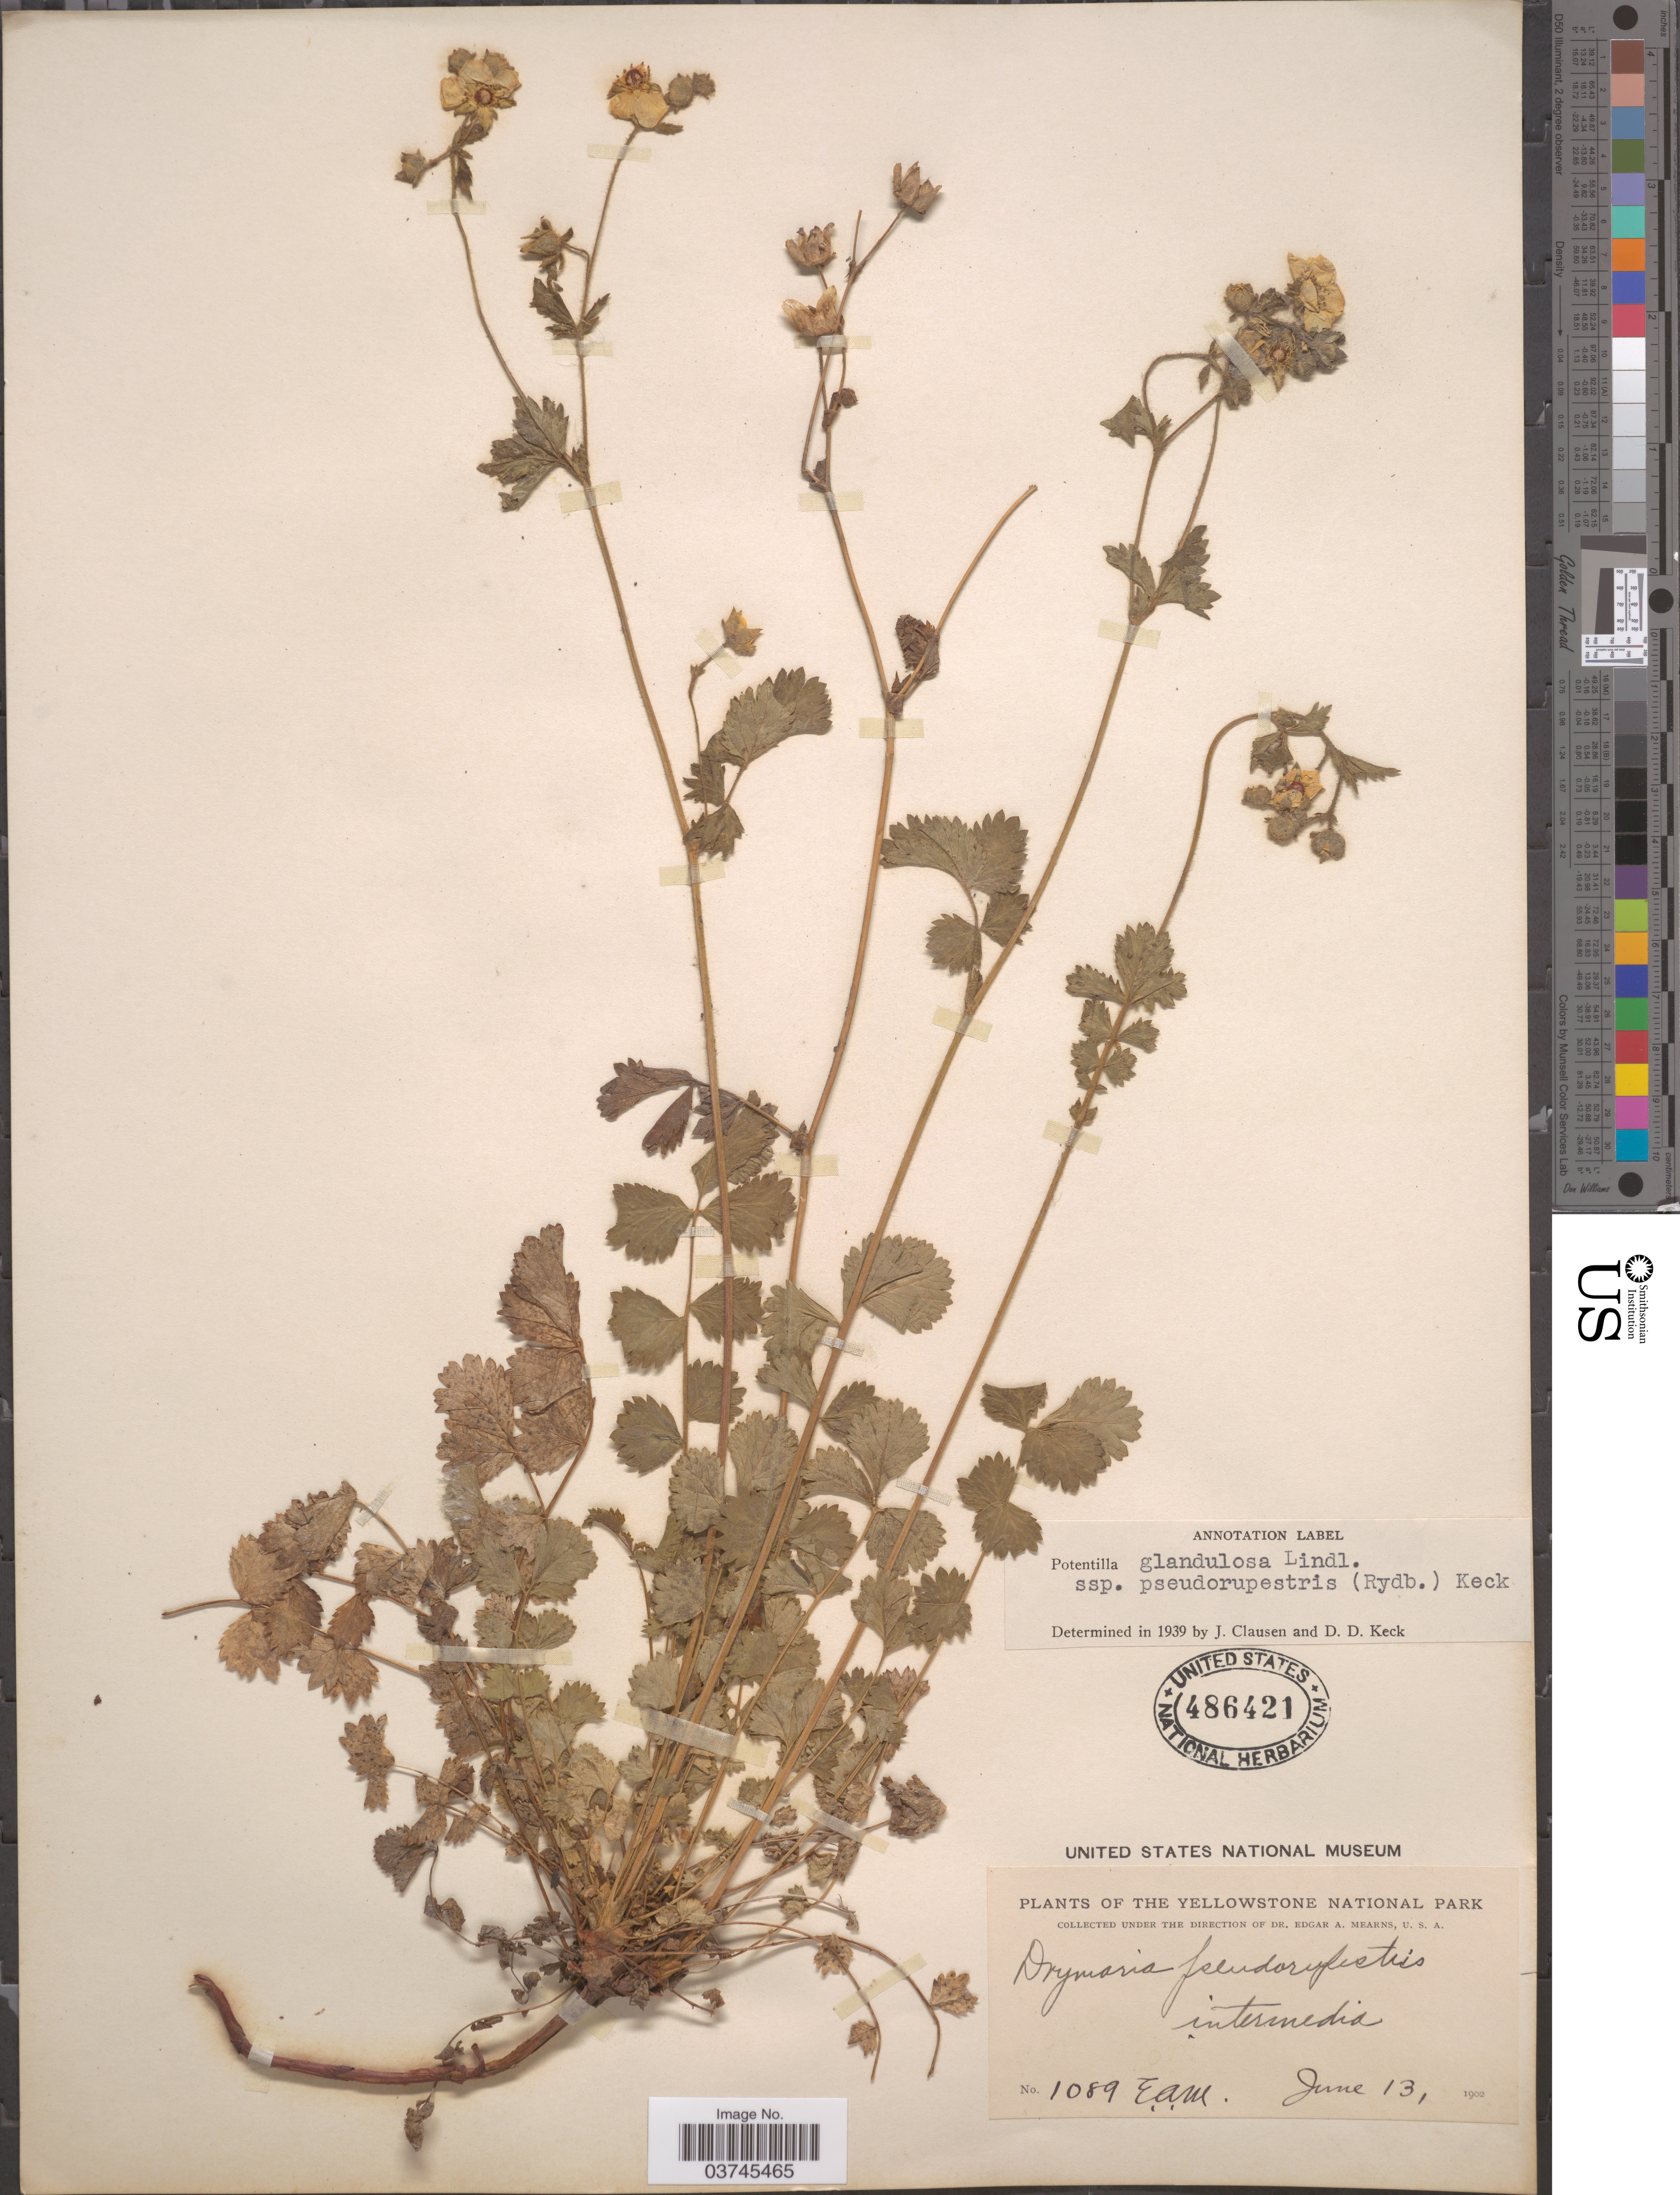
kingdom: Plantae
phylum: Tracheophyta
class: Magnoliopsida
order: Rosales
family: Rosaceae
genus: Drymocallis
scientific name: Drymocallis pseudorupestris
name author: (Rydb.) Rydb.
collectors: E. A. Mearns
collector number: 1089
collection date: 1902-06-13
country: United States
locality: The Yellowstone National Park.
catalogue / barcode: US 486421